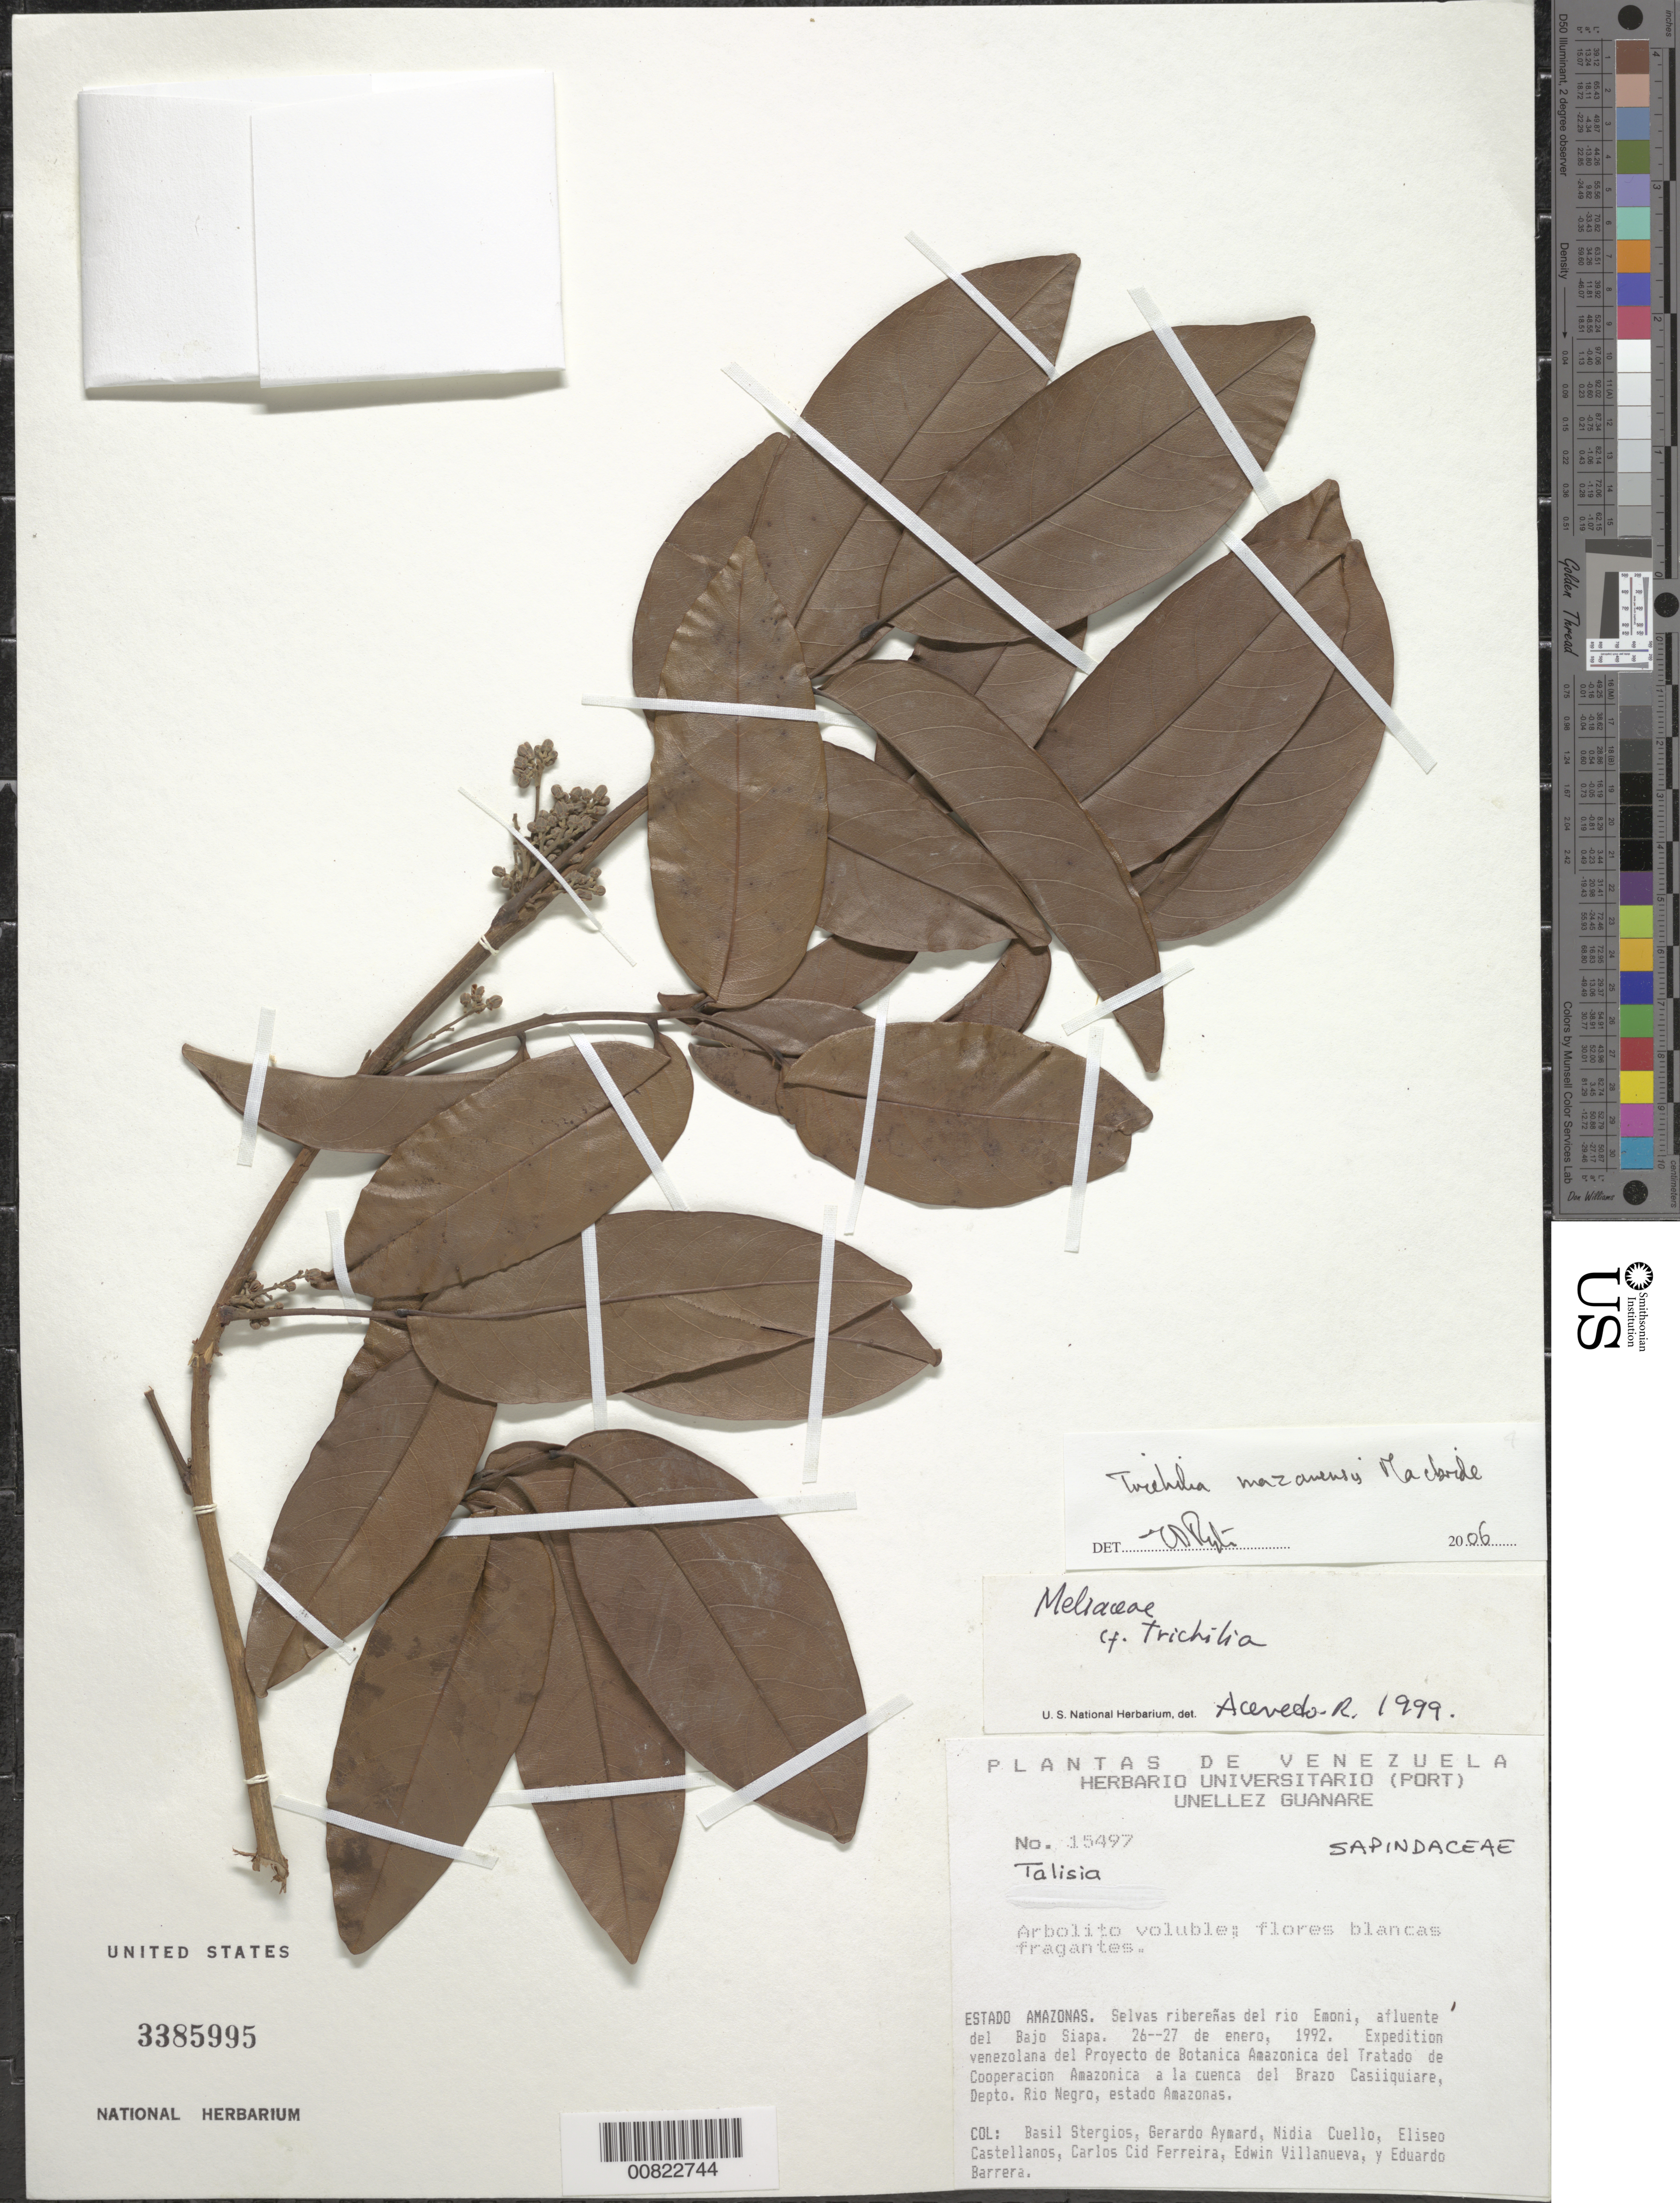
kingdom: Plantae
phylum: Tracheophyta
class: Magnoliopsida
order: Sapindales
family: Meliaceae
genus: Trichilia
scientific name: Trichilia sp.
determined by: Acevedo-Rodríguez, P., (BOT), Smithsonian Institution - National Museum of Natural History (UNITED STATES)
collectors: B. G. Stergios, G. A. Aymard, N. L. Cuello, E. Castellanos, C. A. Cid Ferreira, E. Villanueva & E. Barrera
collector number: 15497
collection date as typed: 26-Jan-92 to 27-Jan-92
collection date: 1992-01-26/1992-01-27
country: Venezuela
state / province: Amazonas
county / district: Río Negro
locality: Río Emoni, afluente del Bajo Siapa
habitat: Selvas ribernas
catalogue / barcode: US 3385995